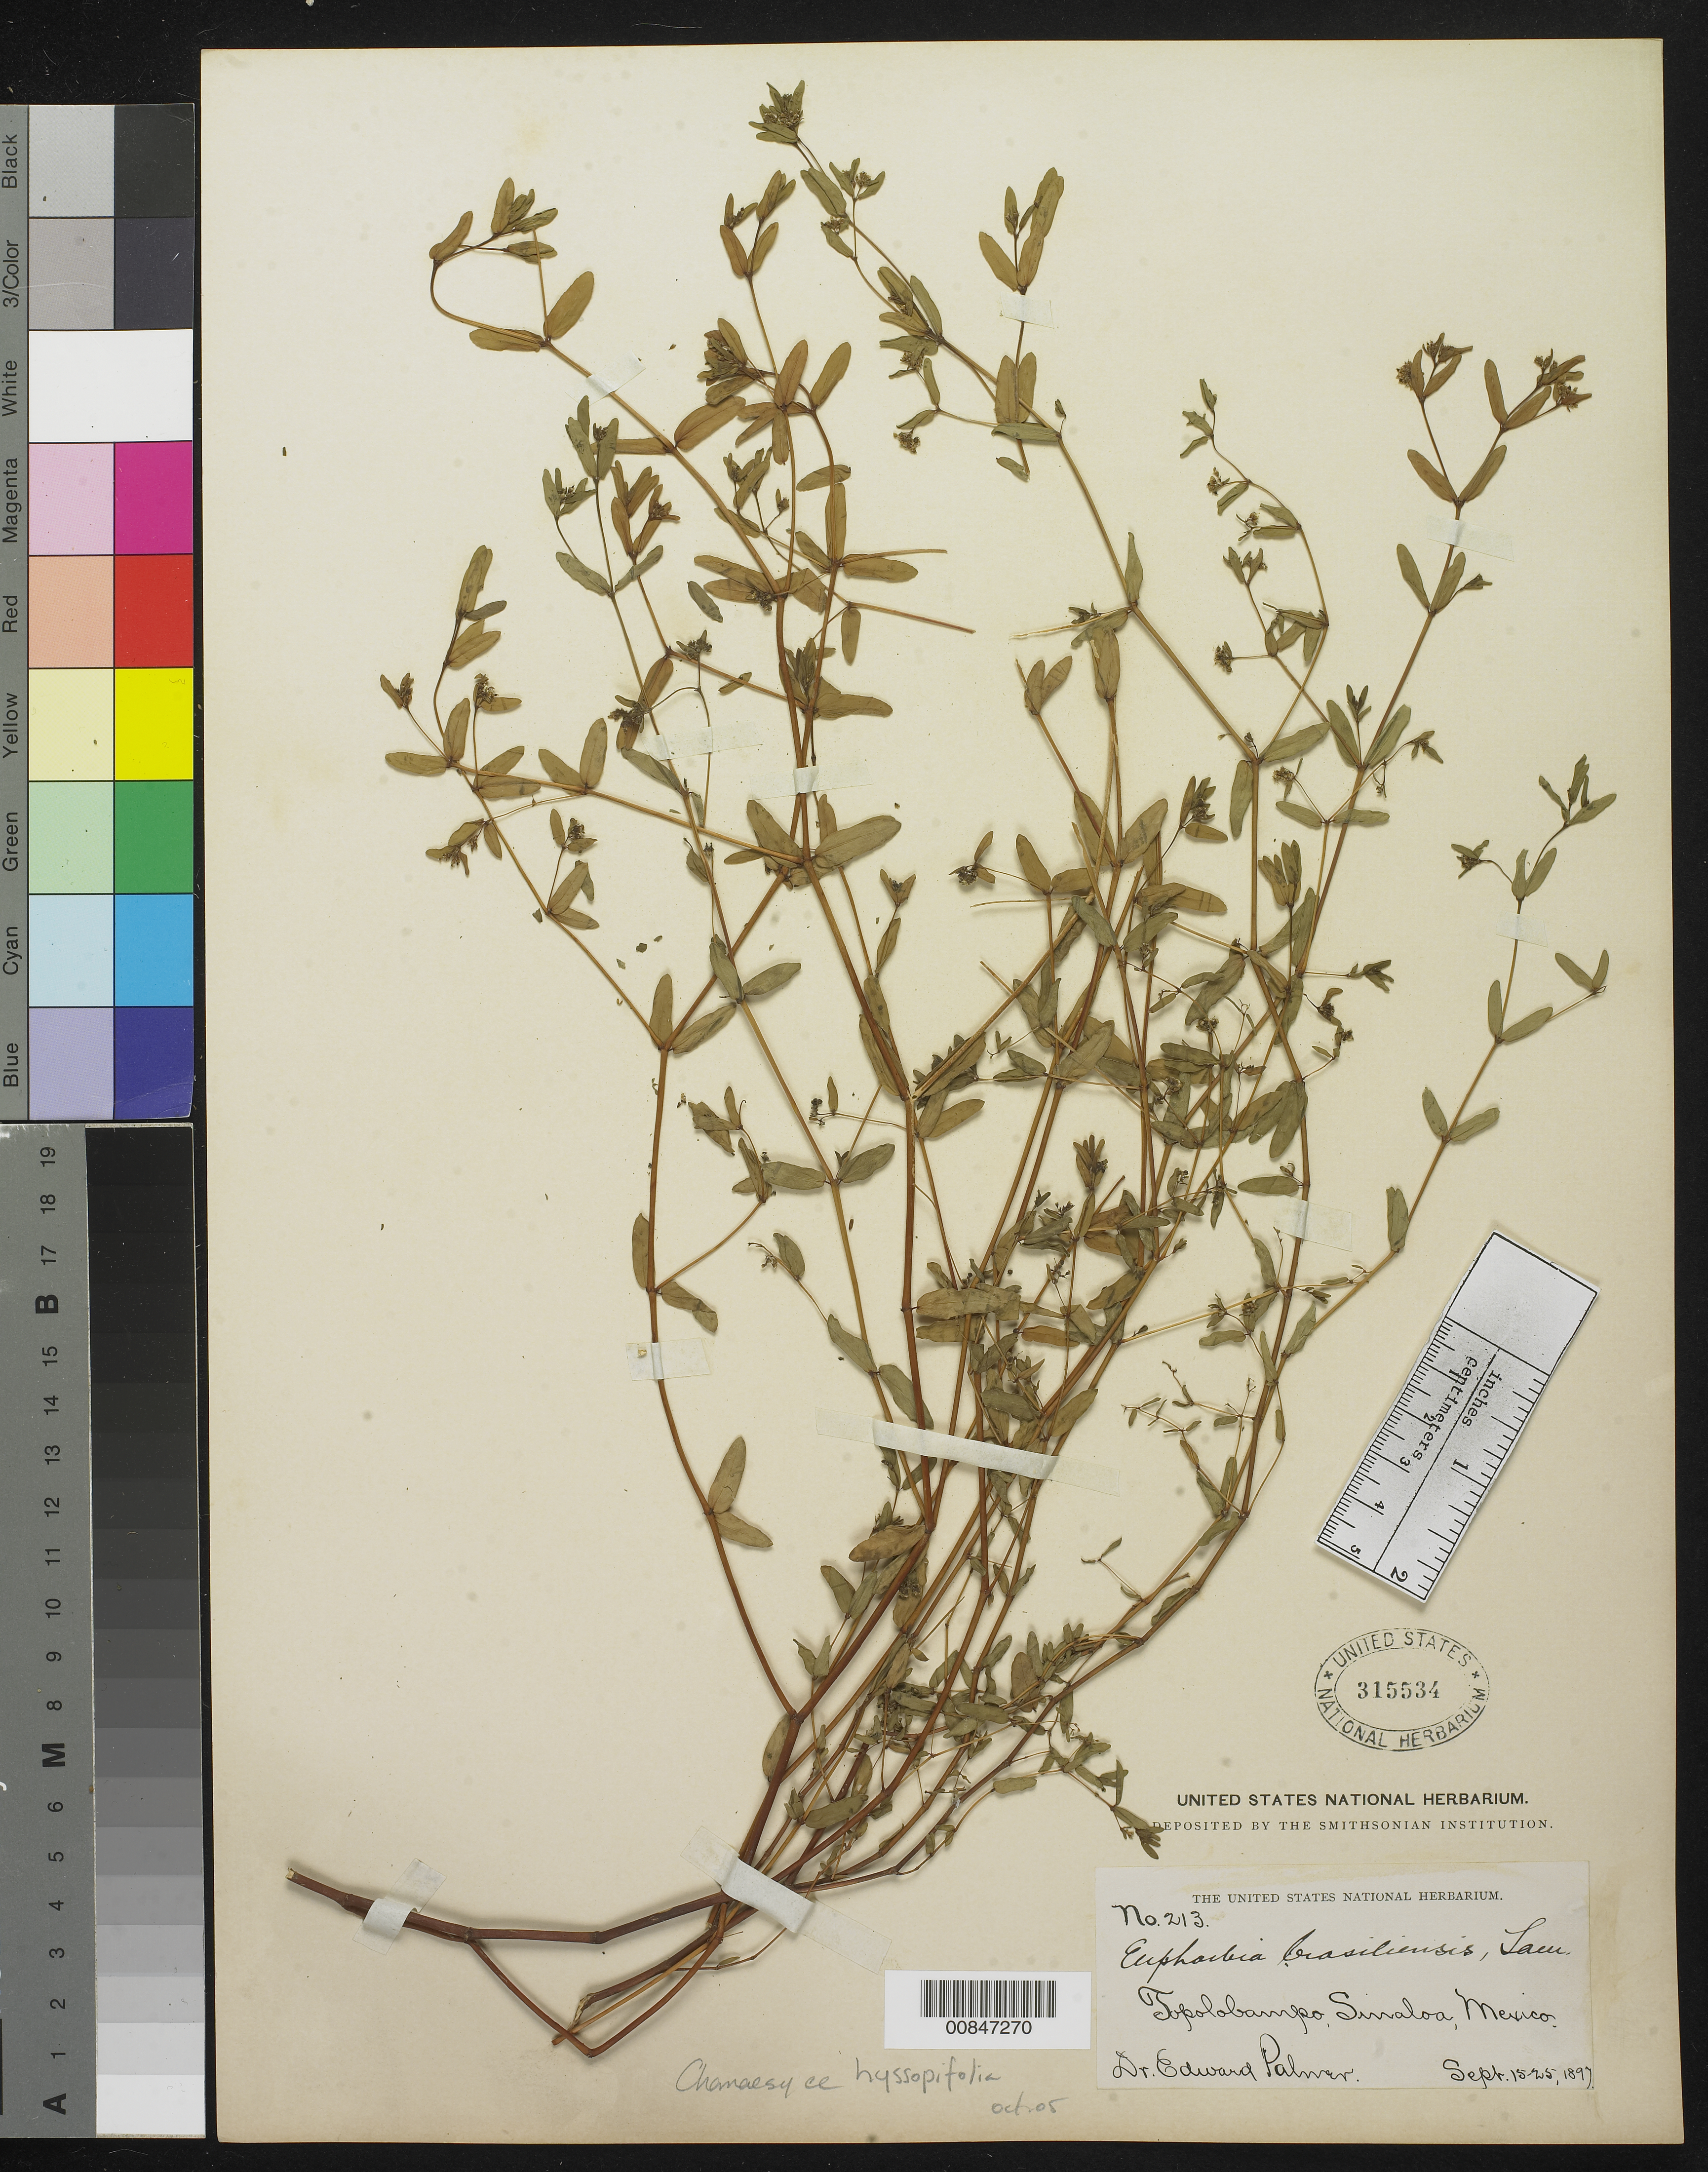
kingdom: Plantae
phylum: Tracheophyta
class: Magnoliopsida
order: Malpighiales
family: Euphorbiaceae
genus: Euphorbia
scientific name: Euphorbia hyssopifolia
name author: L.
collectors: E. Palmer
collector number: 213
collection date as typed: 15 Sep 1897 to 25 Sep 1897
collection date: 1897-09-15/1897-09-25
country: Mexico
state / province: Sinaloa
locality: Topolobampo, Sinaloa.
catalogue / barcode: US 315534